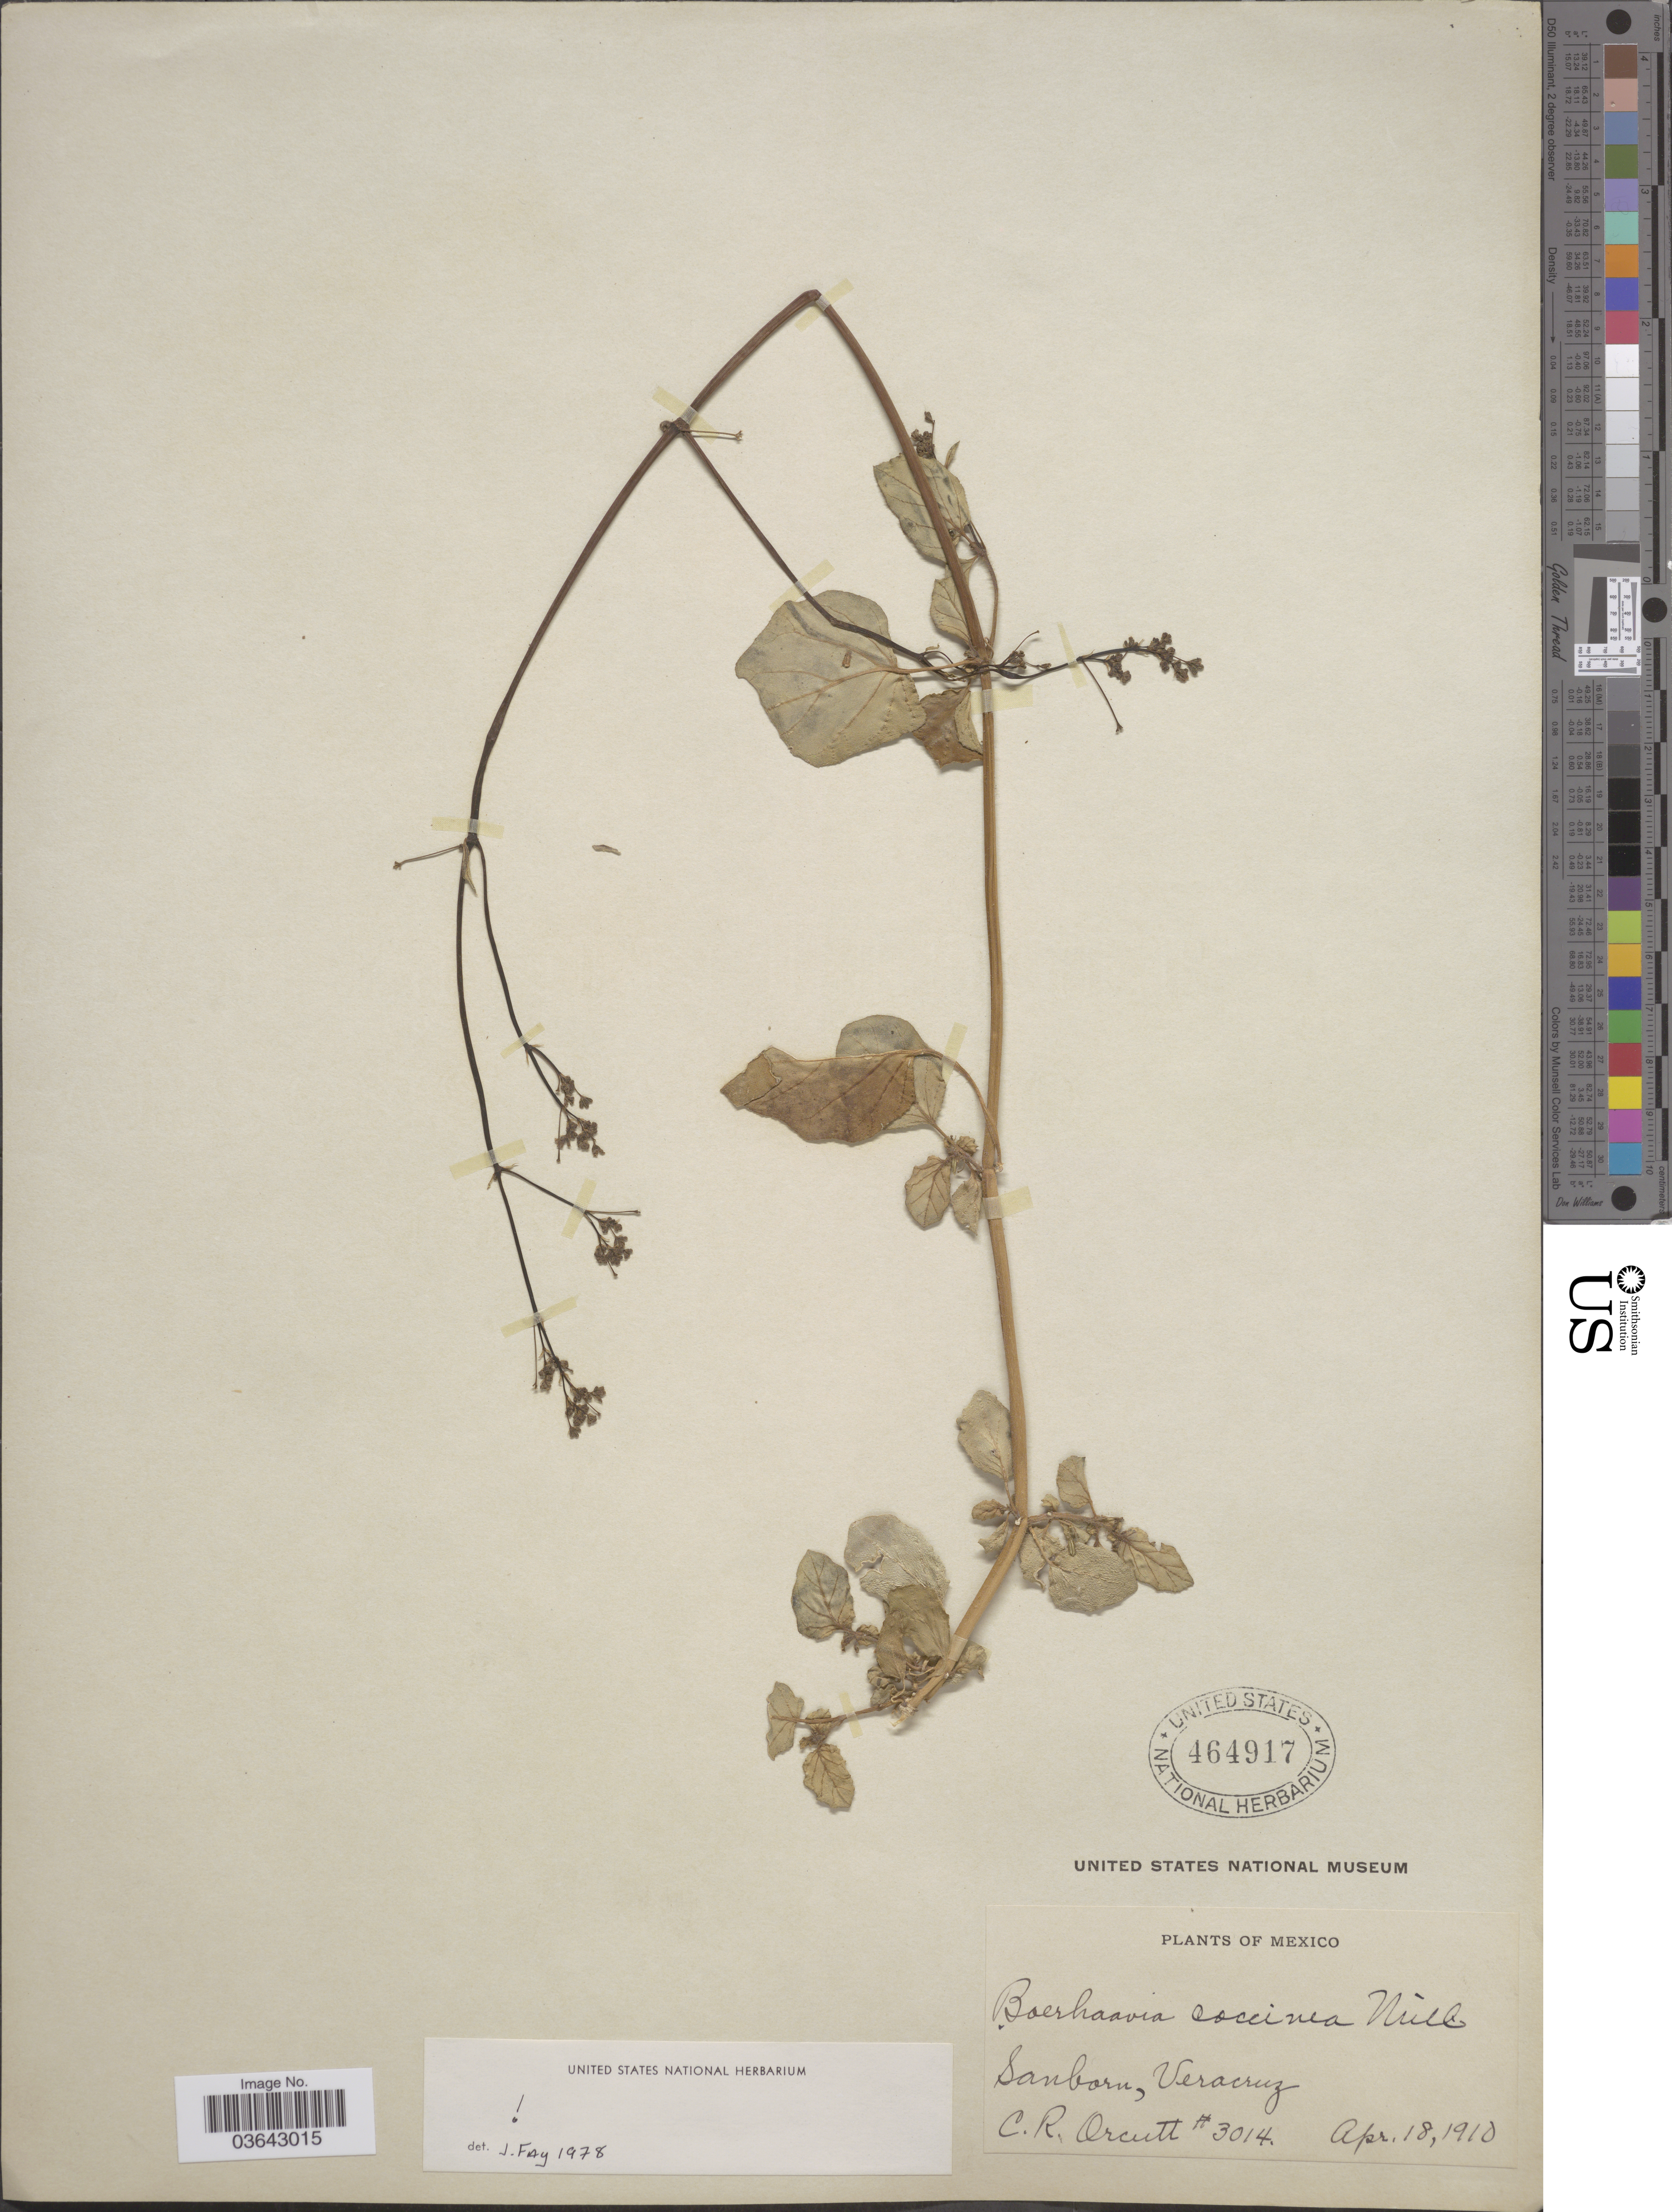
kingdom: Plantae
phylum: Tracheophyta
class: Magnoliopsida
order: Caryophyllales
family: Nyctaginaceae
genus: Boerhavia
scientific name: Boerhavia coccinea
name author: Mill.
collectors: C. R. Orcutt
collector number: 3014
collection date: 1910-04-18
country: Mexico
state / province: Veracruz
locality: Sanborn, Veracruz.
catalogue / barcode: US 464917